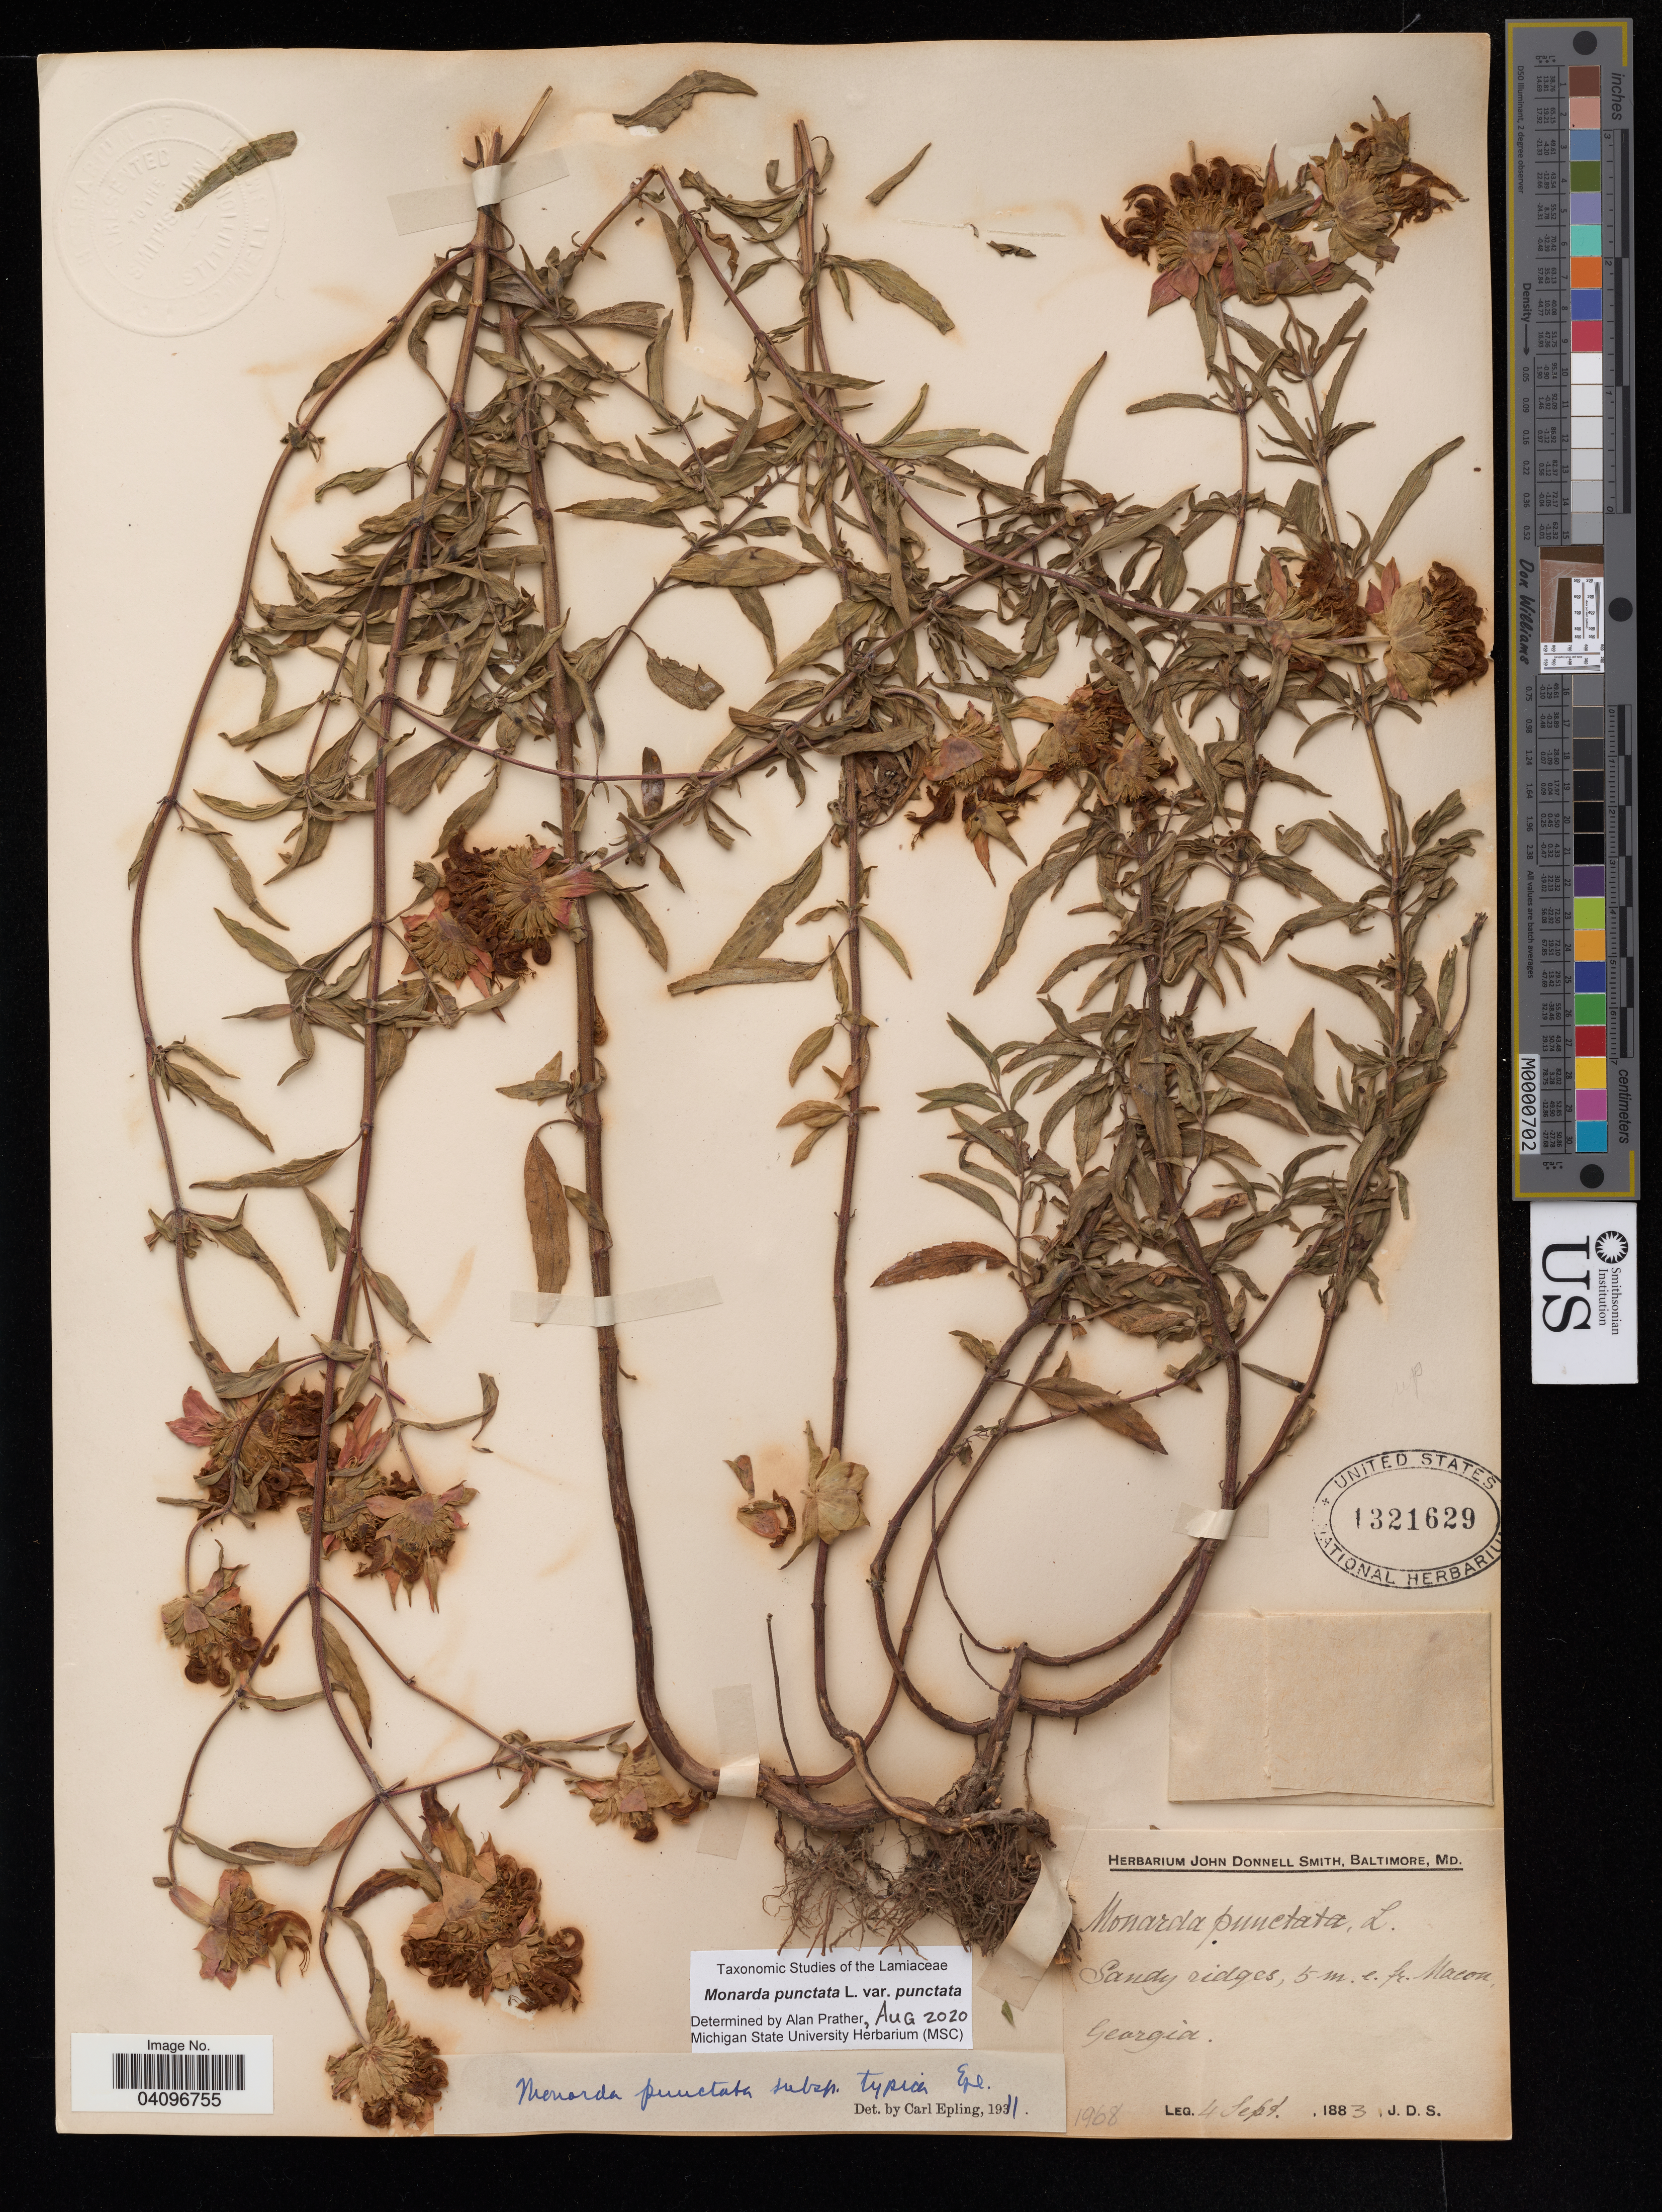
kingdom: Plantae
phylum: Tracheophyta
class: Magnoliopsida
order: Lamiales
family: Lamiaceae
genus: Monarda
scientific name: Monarda punctata var. punctata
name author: L.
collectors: J. Smith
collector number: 1968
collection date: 1883-09-04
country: United States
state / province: Georgia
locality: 5 m. e. fr. Macon.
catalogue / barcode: US 1321629